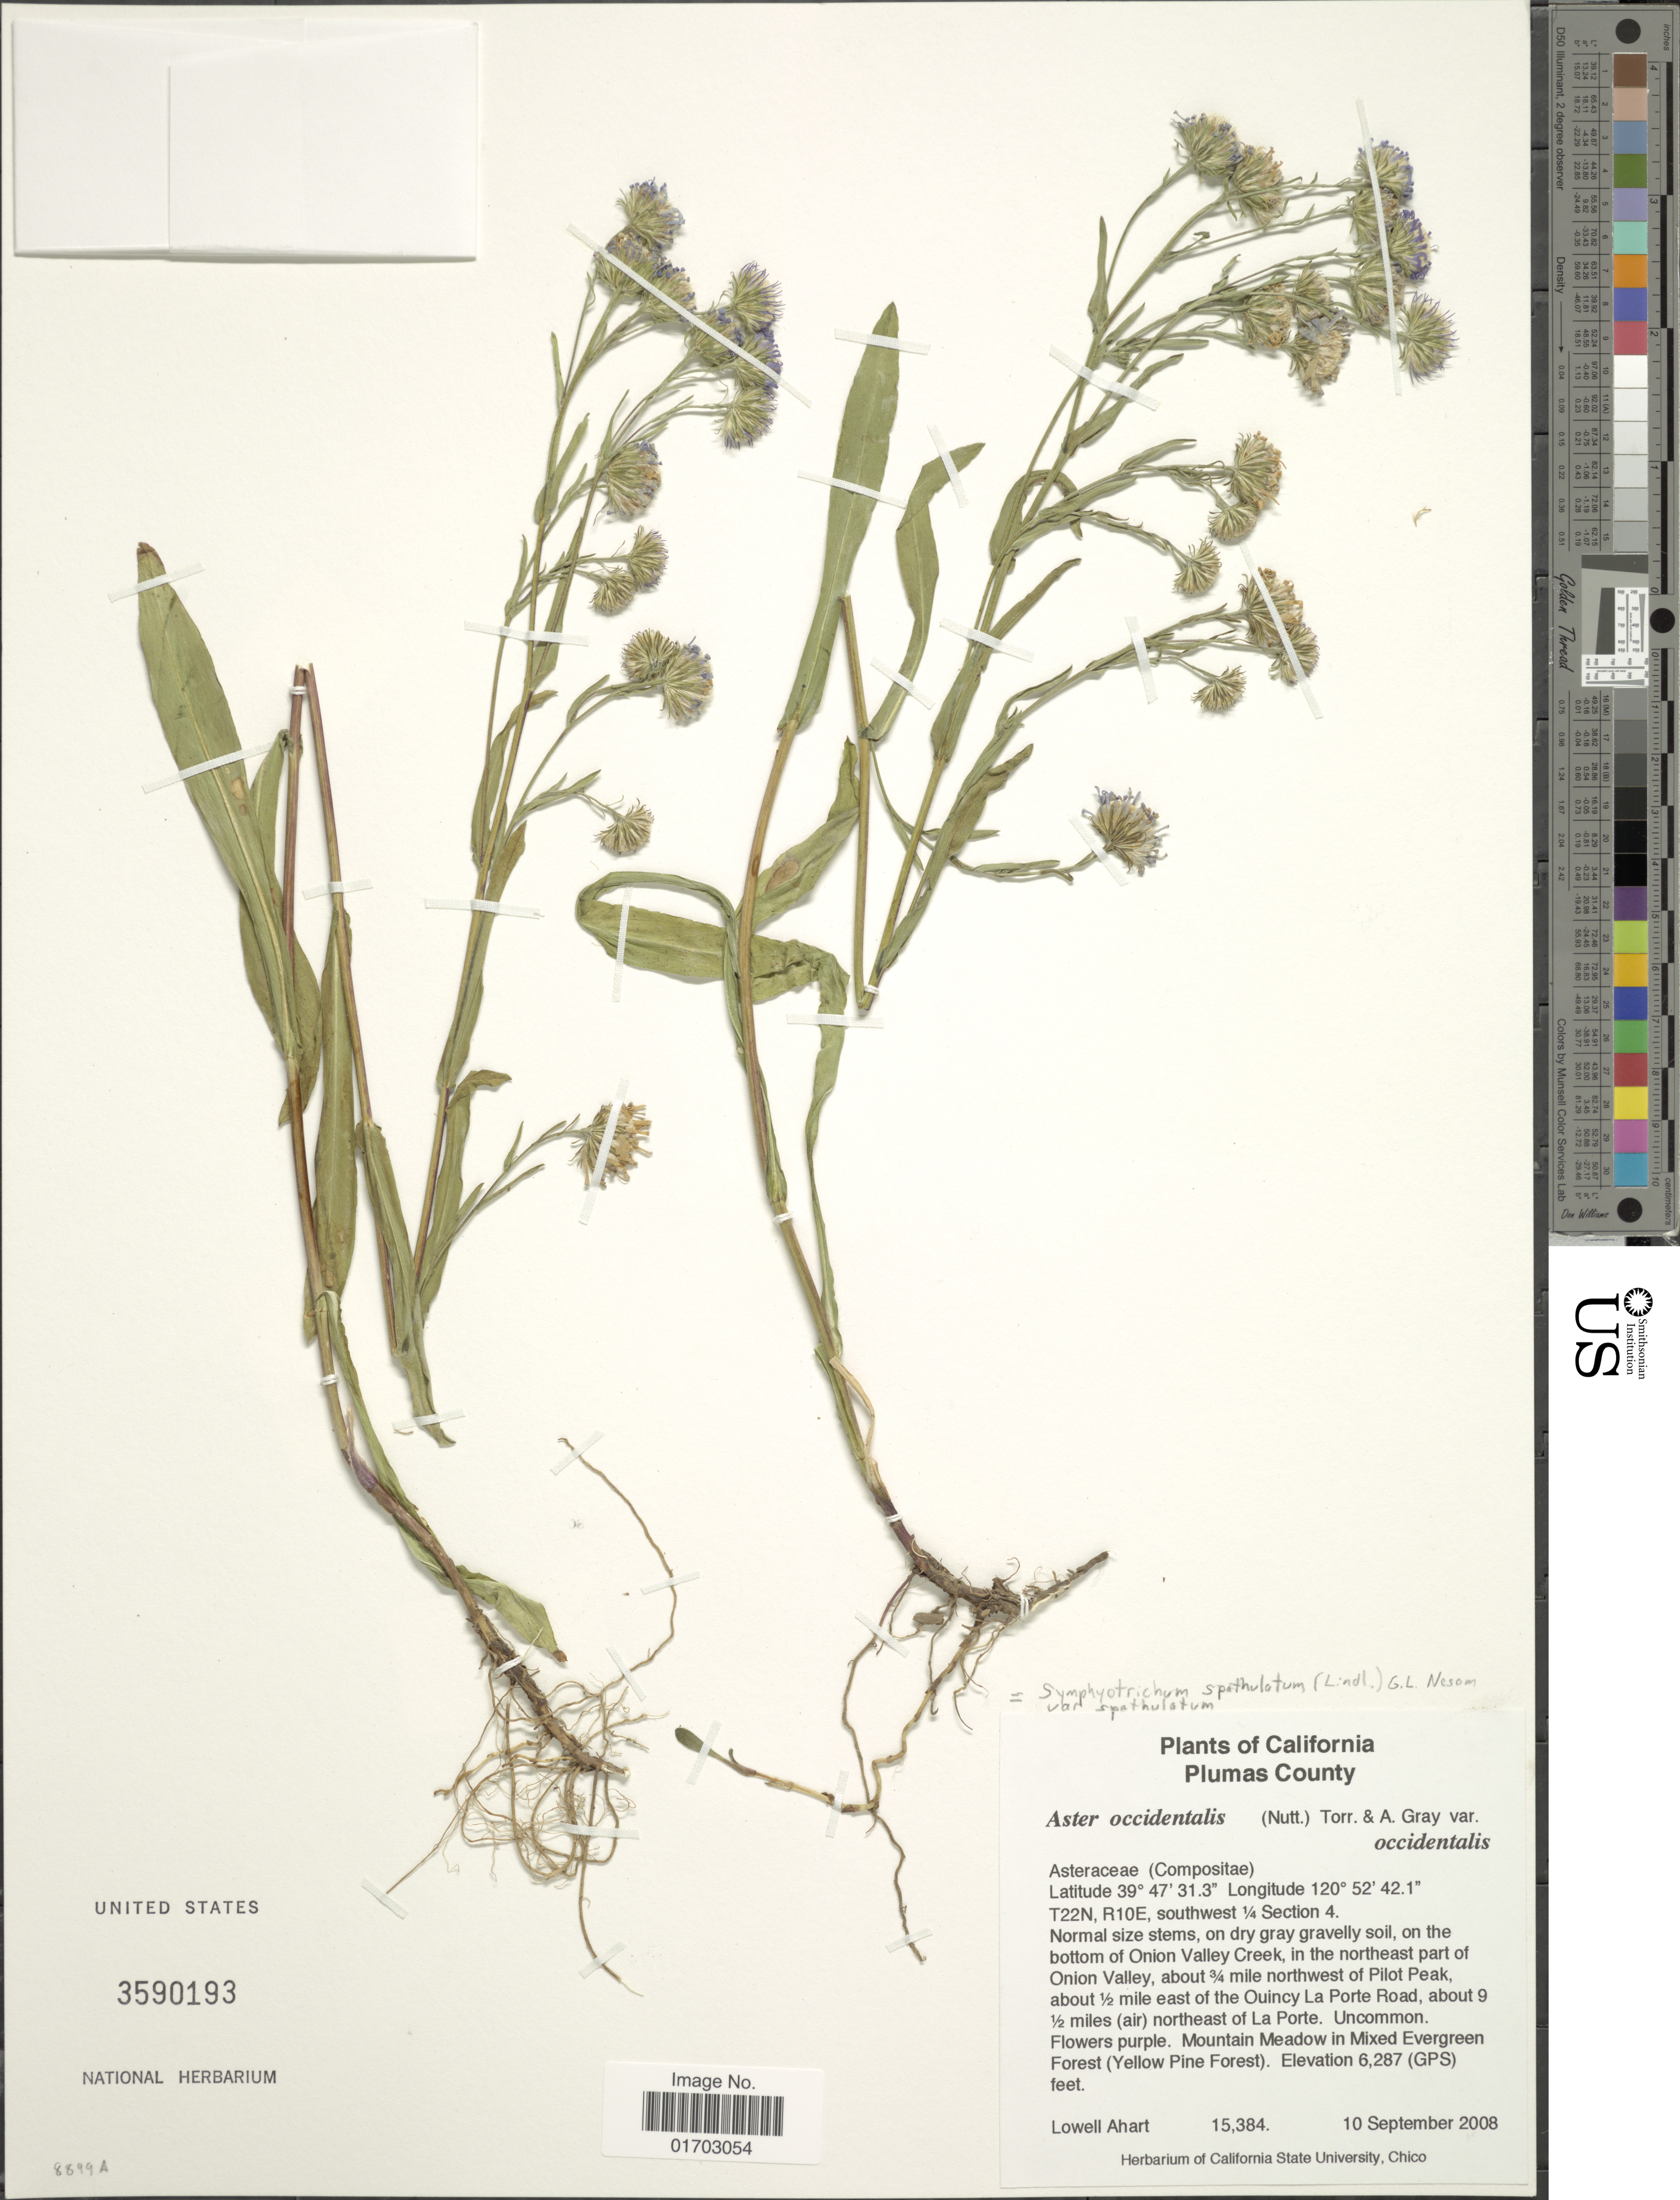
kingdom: Plantae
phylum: Tracheophyta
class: Magnoliopsida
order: Asterales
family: Asteraceae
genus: Symphyotrichum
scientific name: Symphyotrichum spathulatum var. spathulatum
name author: (Lindl.) G.L. Nesom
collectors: L. Ahart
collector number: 15384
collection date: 2008-09-10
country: United States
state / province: California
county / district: Plumas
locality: Plumas County, T22N, R10E, southwest 1/4 Section 4. on the bottom of Onion Valley Creek, in the northeast past of Onion Valley, about 3/4 mile northwest of Pilot Peak, about 1/2 miles east of the Quincy La Porte Road, about 9, 1/2 miles (air) northeast of la Porte.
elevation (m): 1916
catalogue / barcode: US 3590193